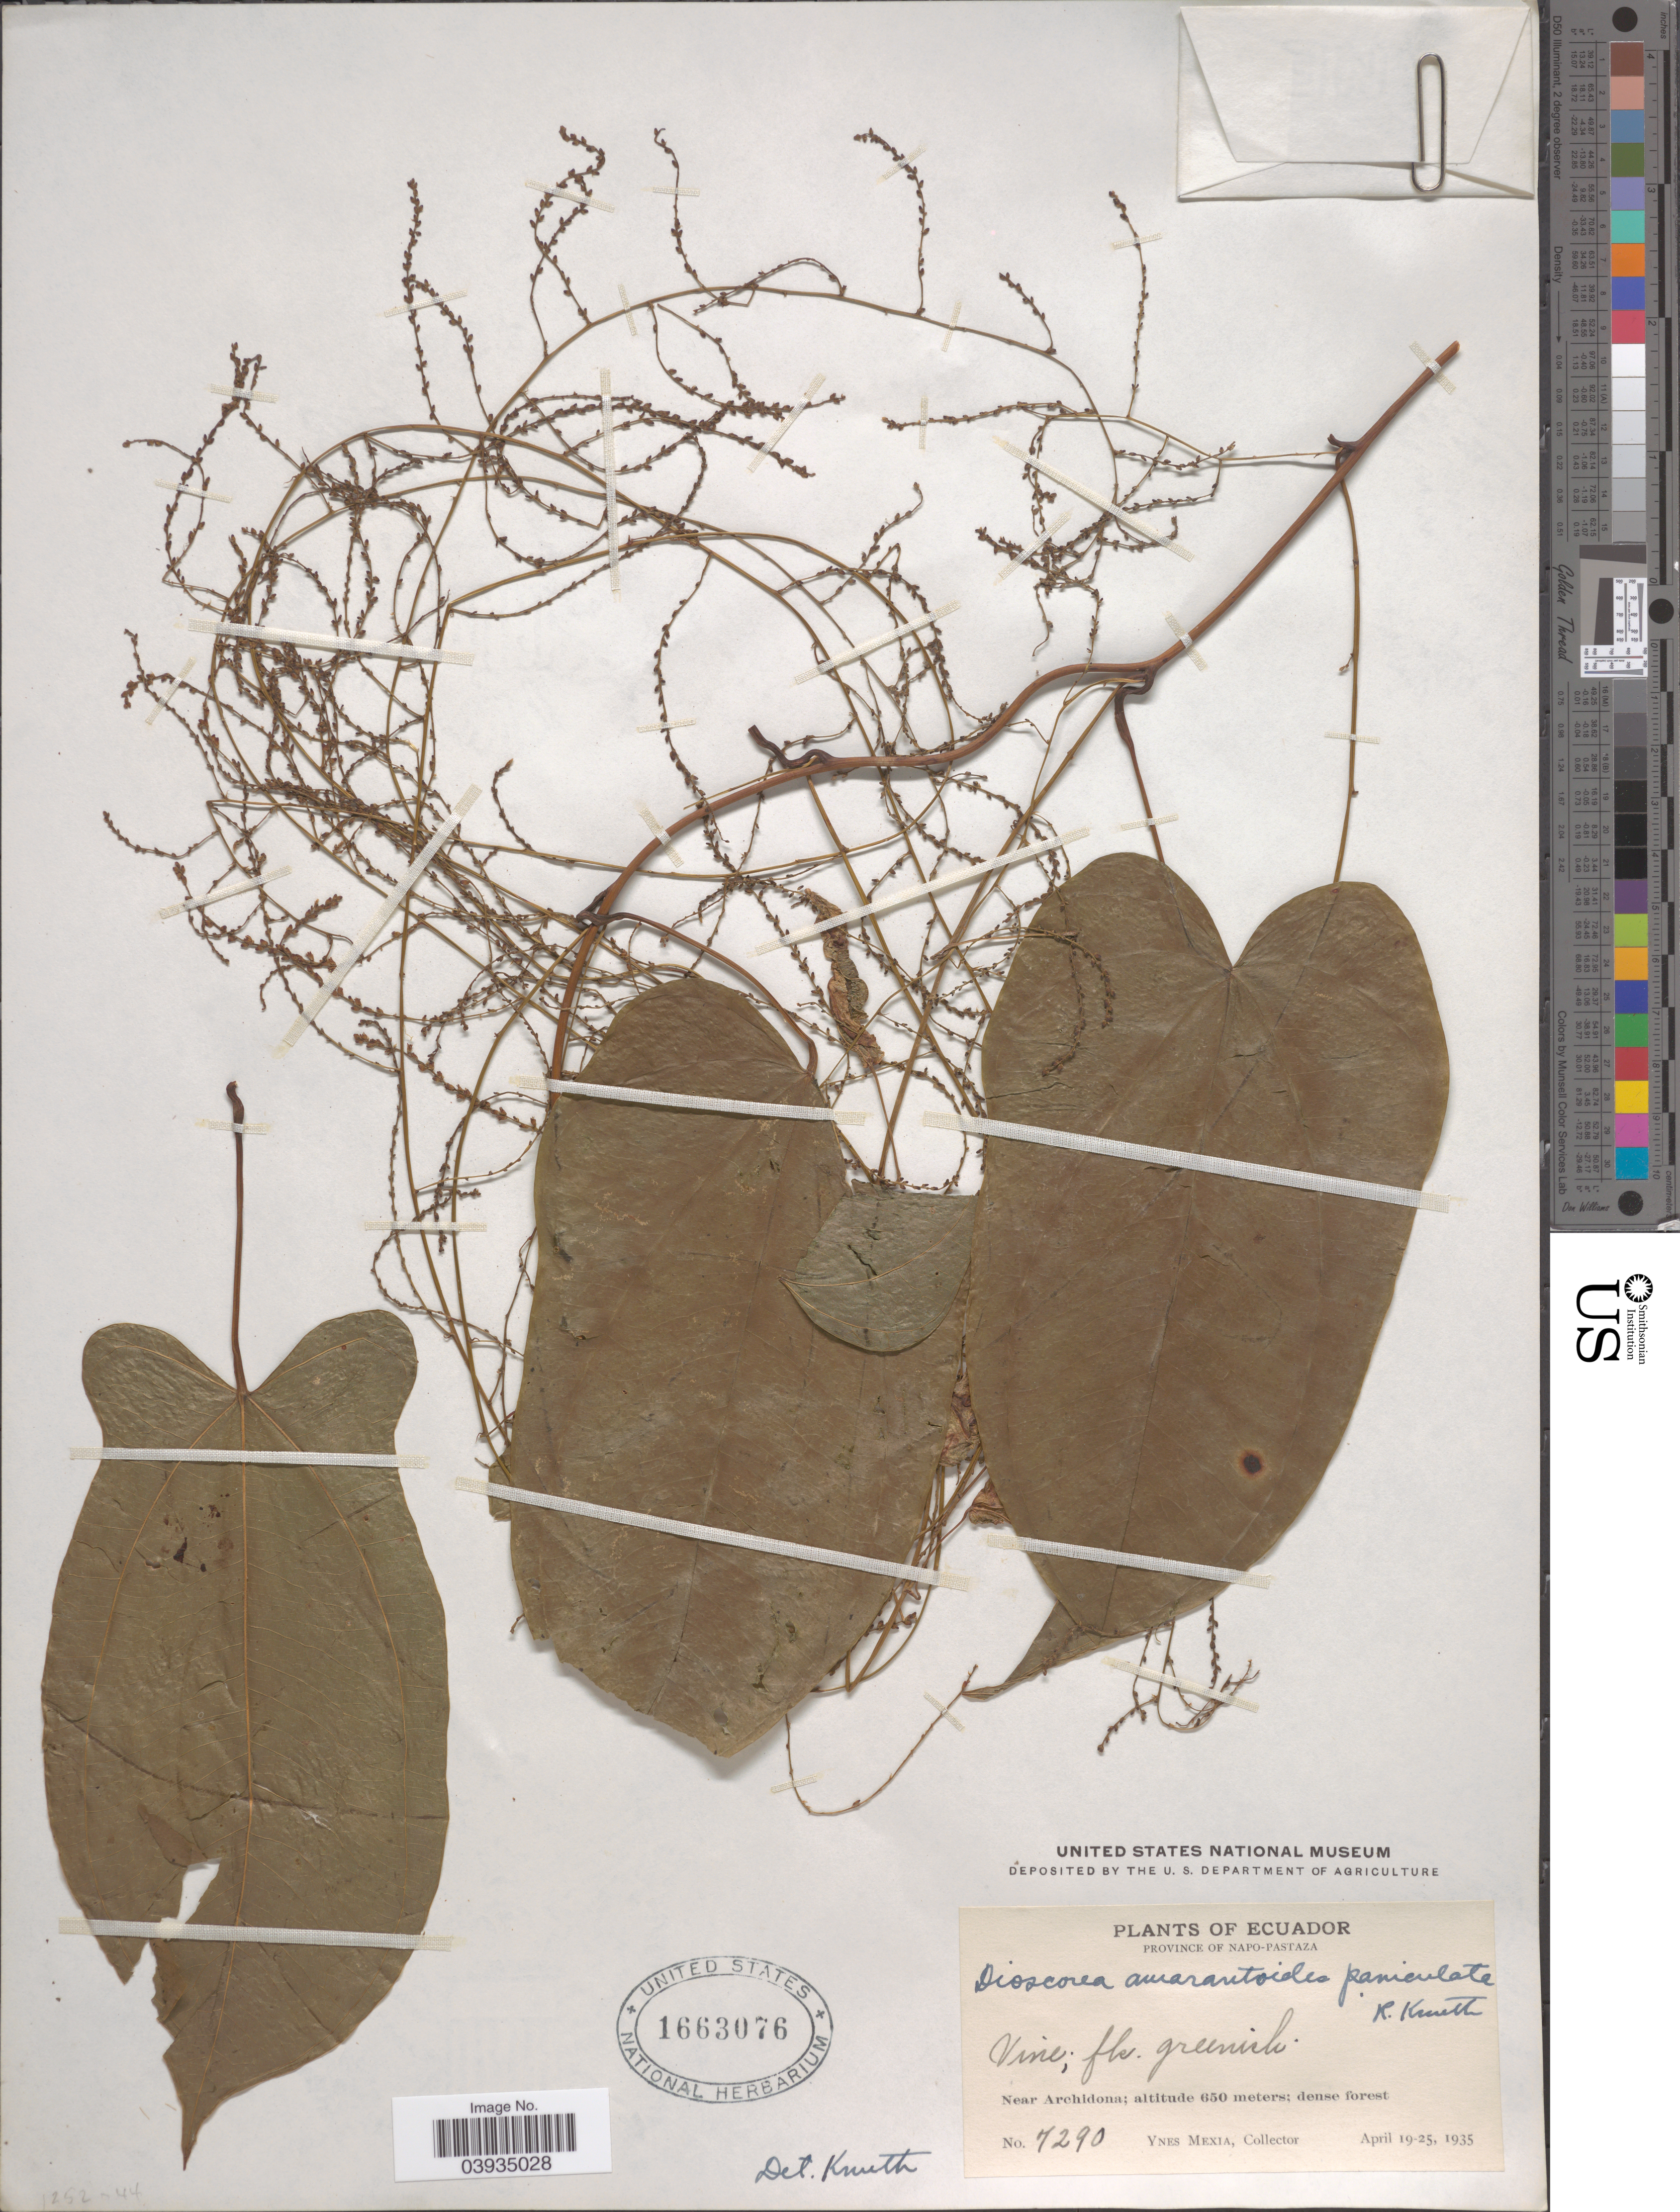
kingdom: Plantae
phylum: Tracheophyta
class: Liliopsida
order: Dioscoreales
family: Dioscoreaceae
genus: Dioscorea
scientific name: Dioscorea amaranthoides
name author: C. Presl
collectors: Y. Mexia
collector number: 7290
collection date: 1935-04-19/1935-04-25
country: Ecuador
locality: Province of Napo-Pastaza. Near Archidona.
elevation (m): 650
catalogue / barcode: US 1663076